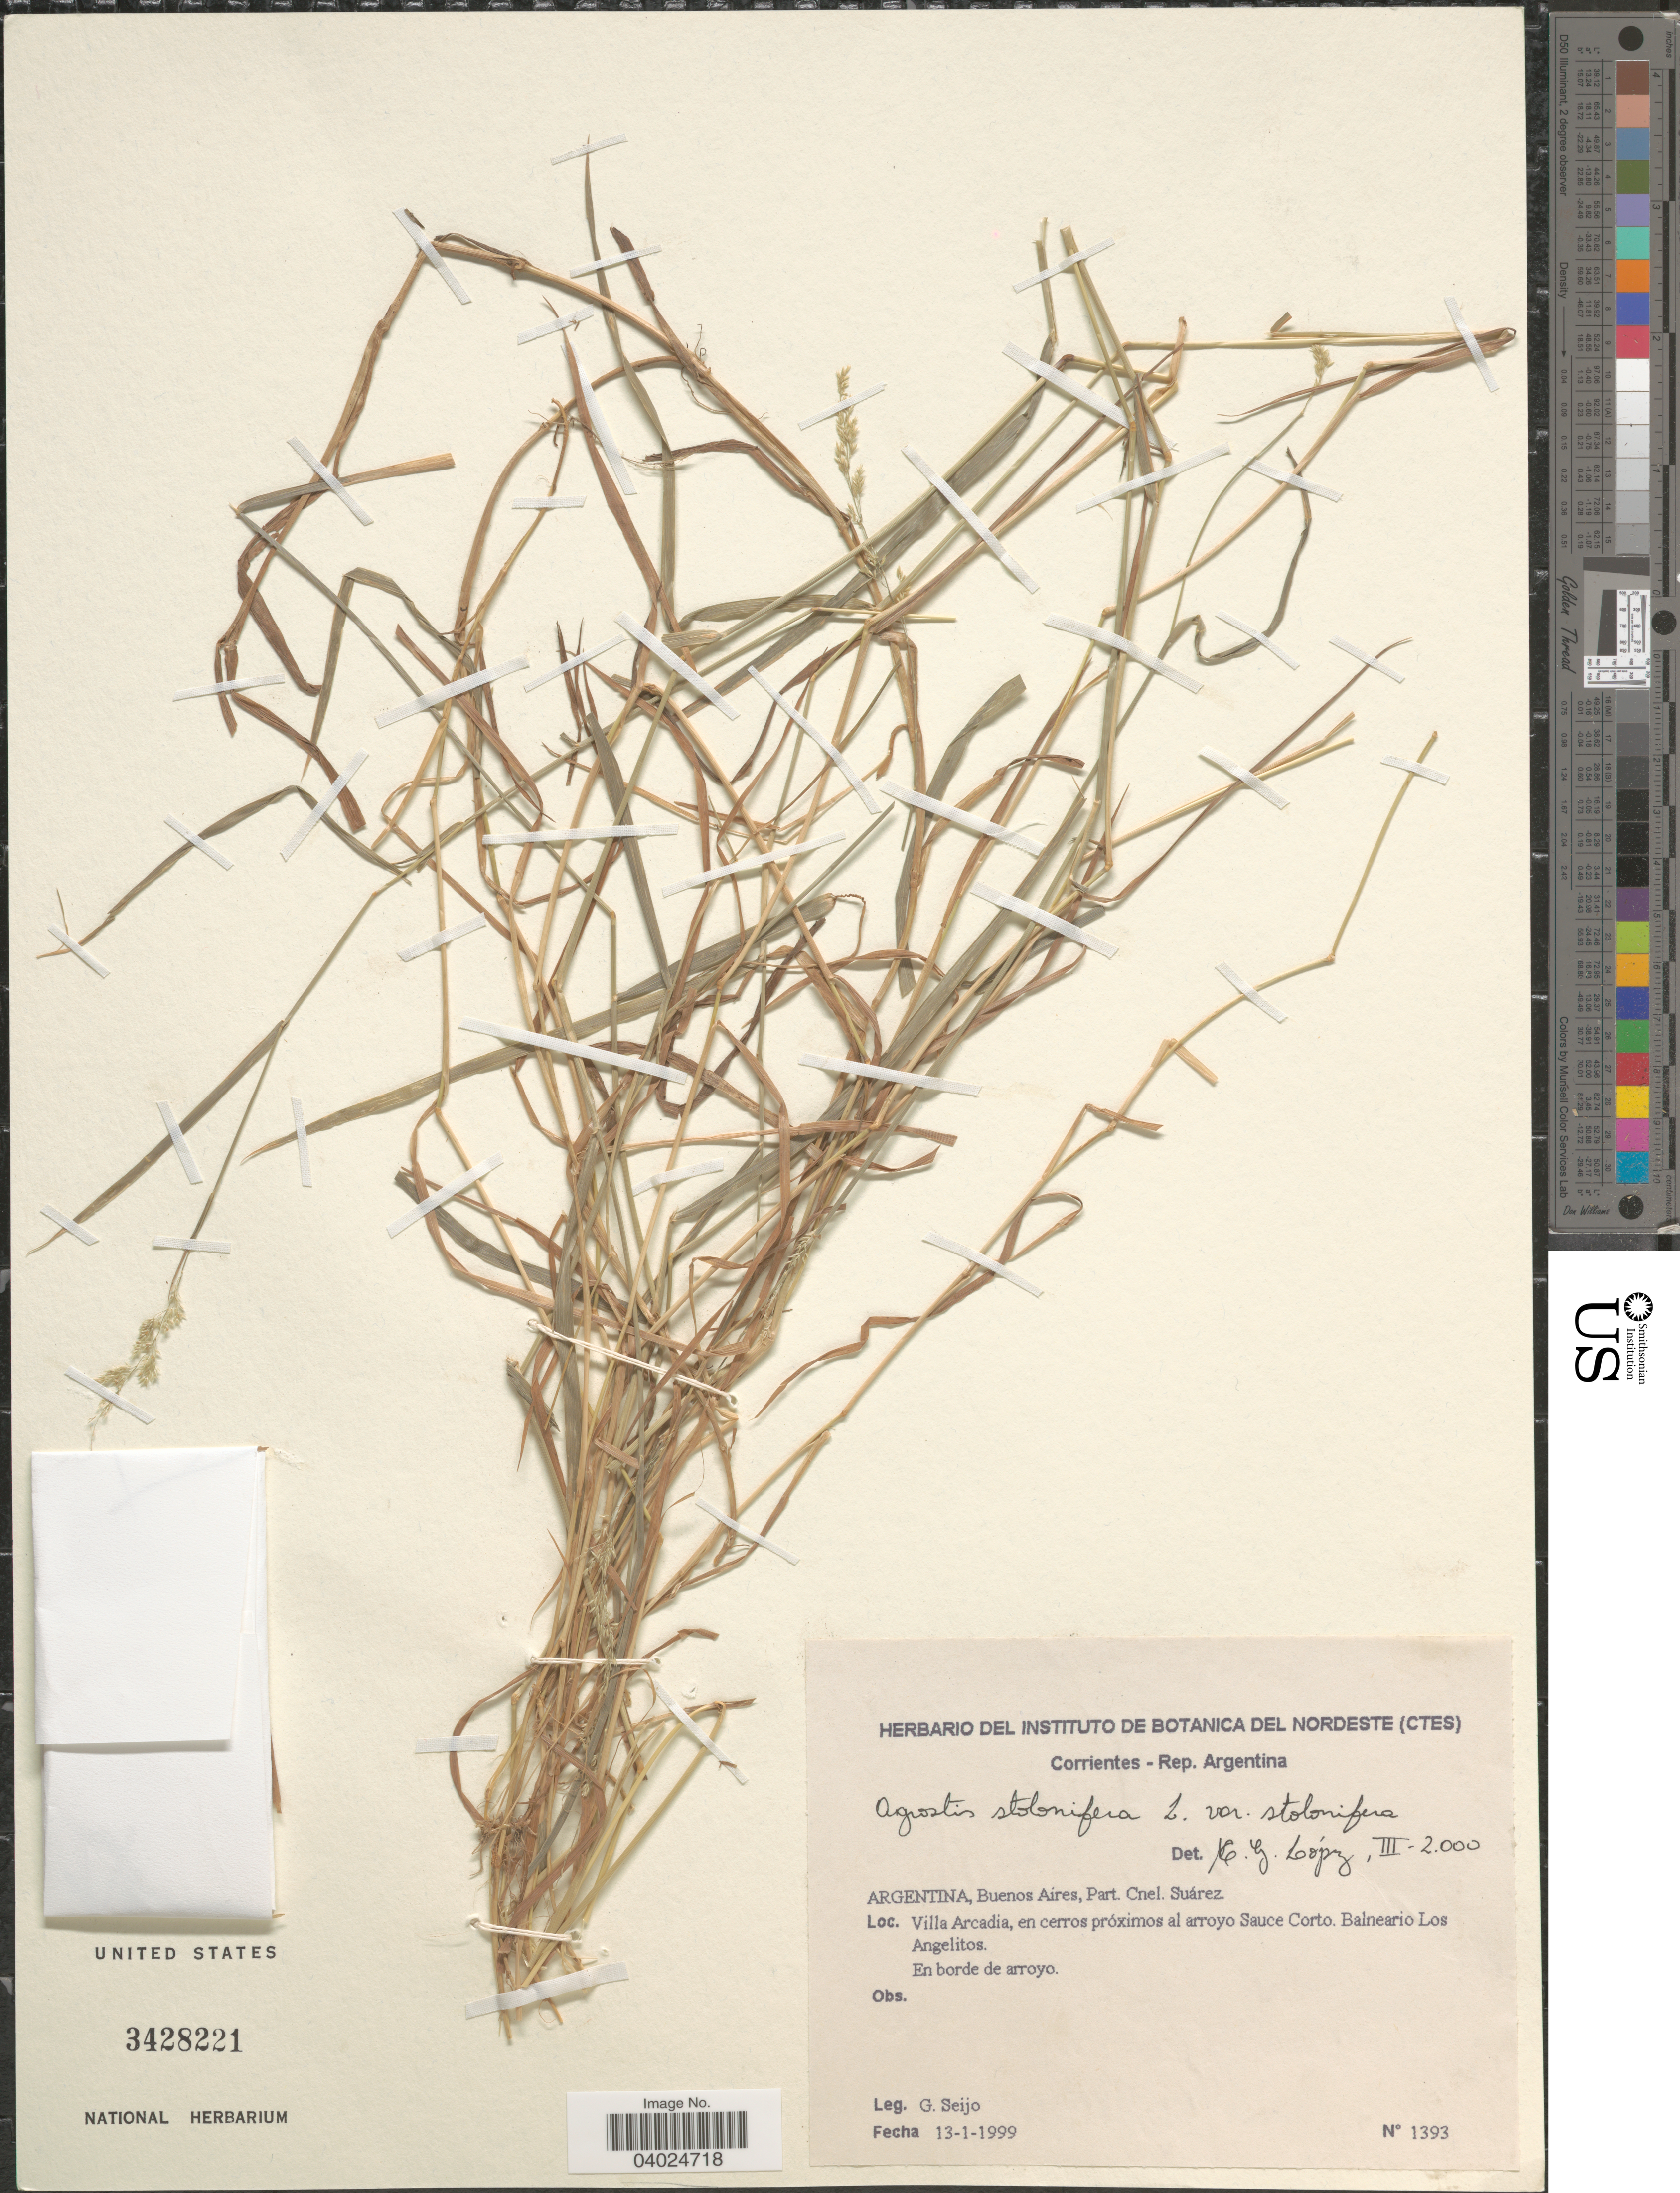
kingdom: Plantae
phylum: Tracheophyta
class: Liliopsida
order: Poales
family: Poaceae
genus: Agrostis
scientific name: Agrostis stolonifera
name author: L.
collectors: G. Seijo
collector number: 1393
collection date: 1999-01-13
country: Argentina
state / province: Buenos Aires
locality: Part. Cnel. Suárez. Villa Arcadia, en cerros próximos al arroyo Sauce Corto. Balneario Los Angelitos. En borde de arroyo.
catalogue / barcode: US 3428221